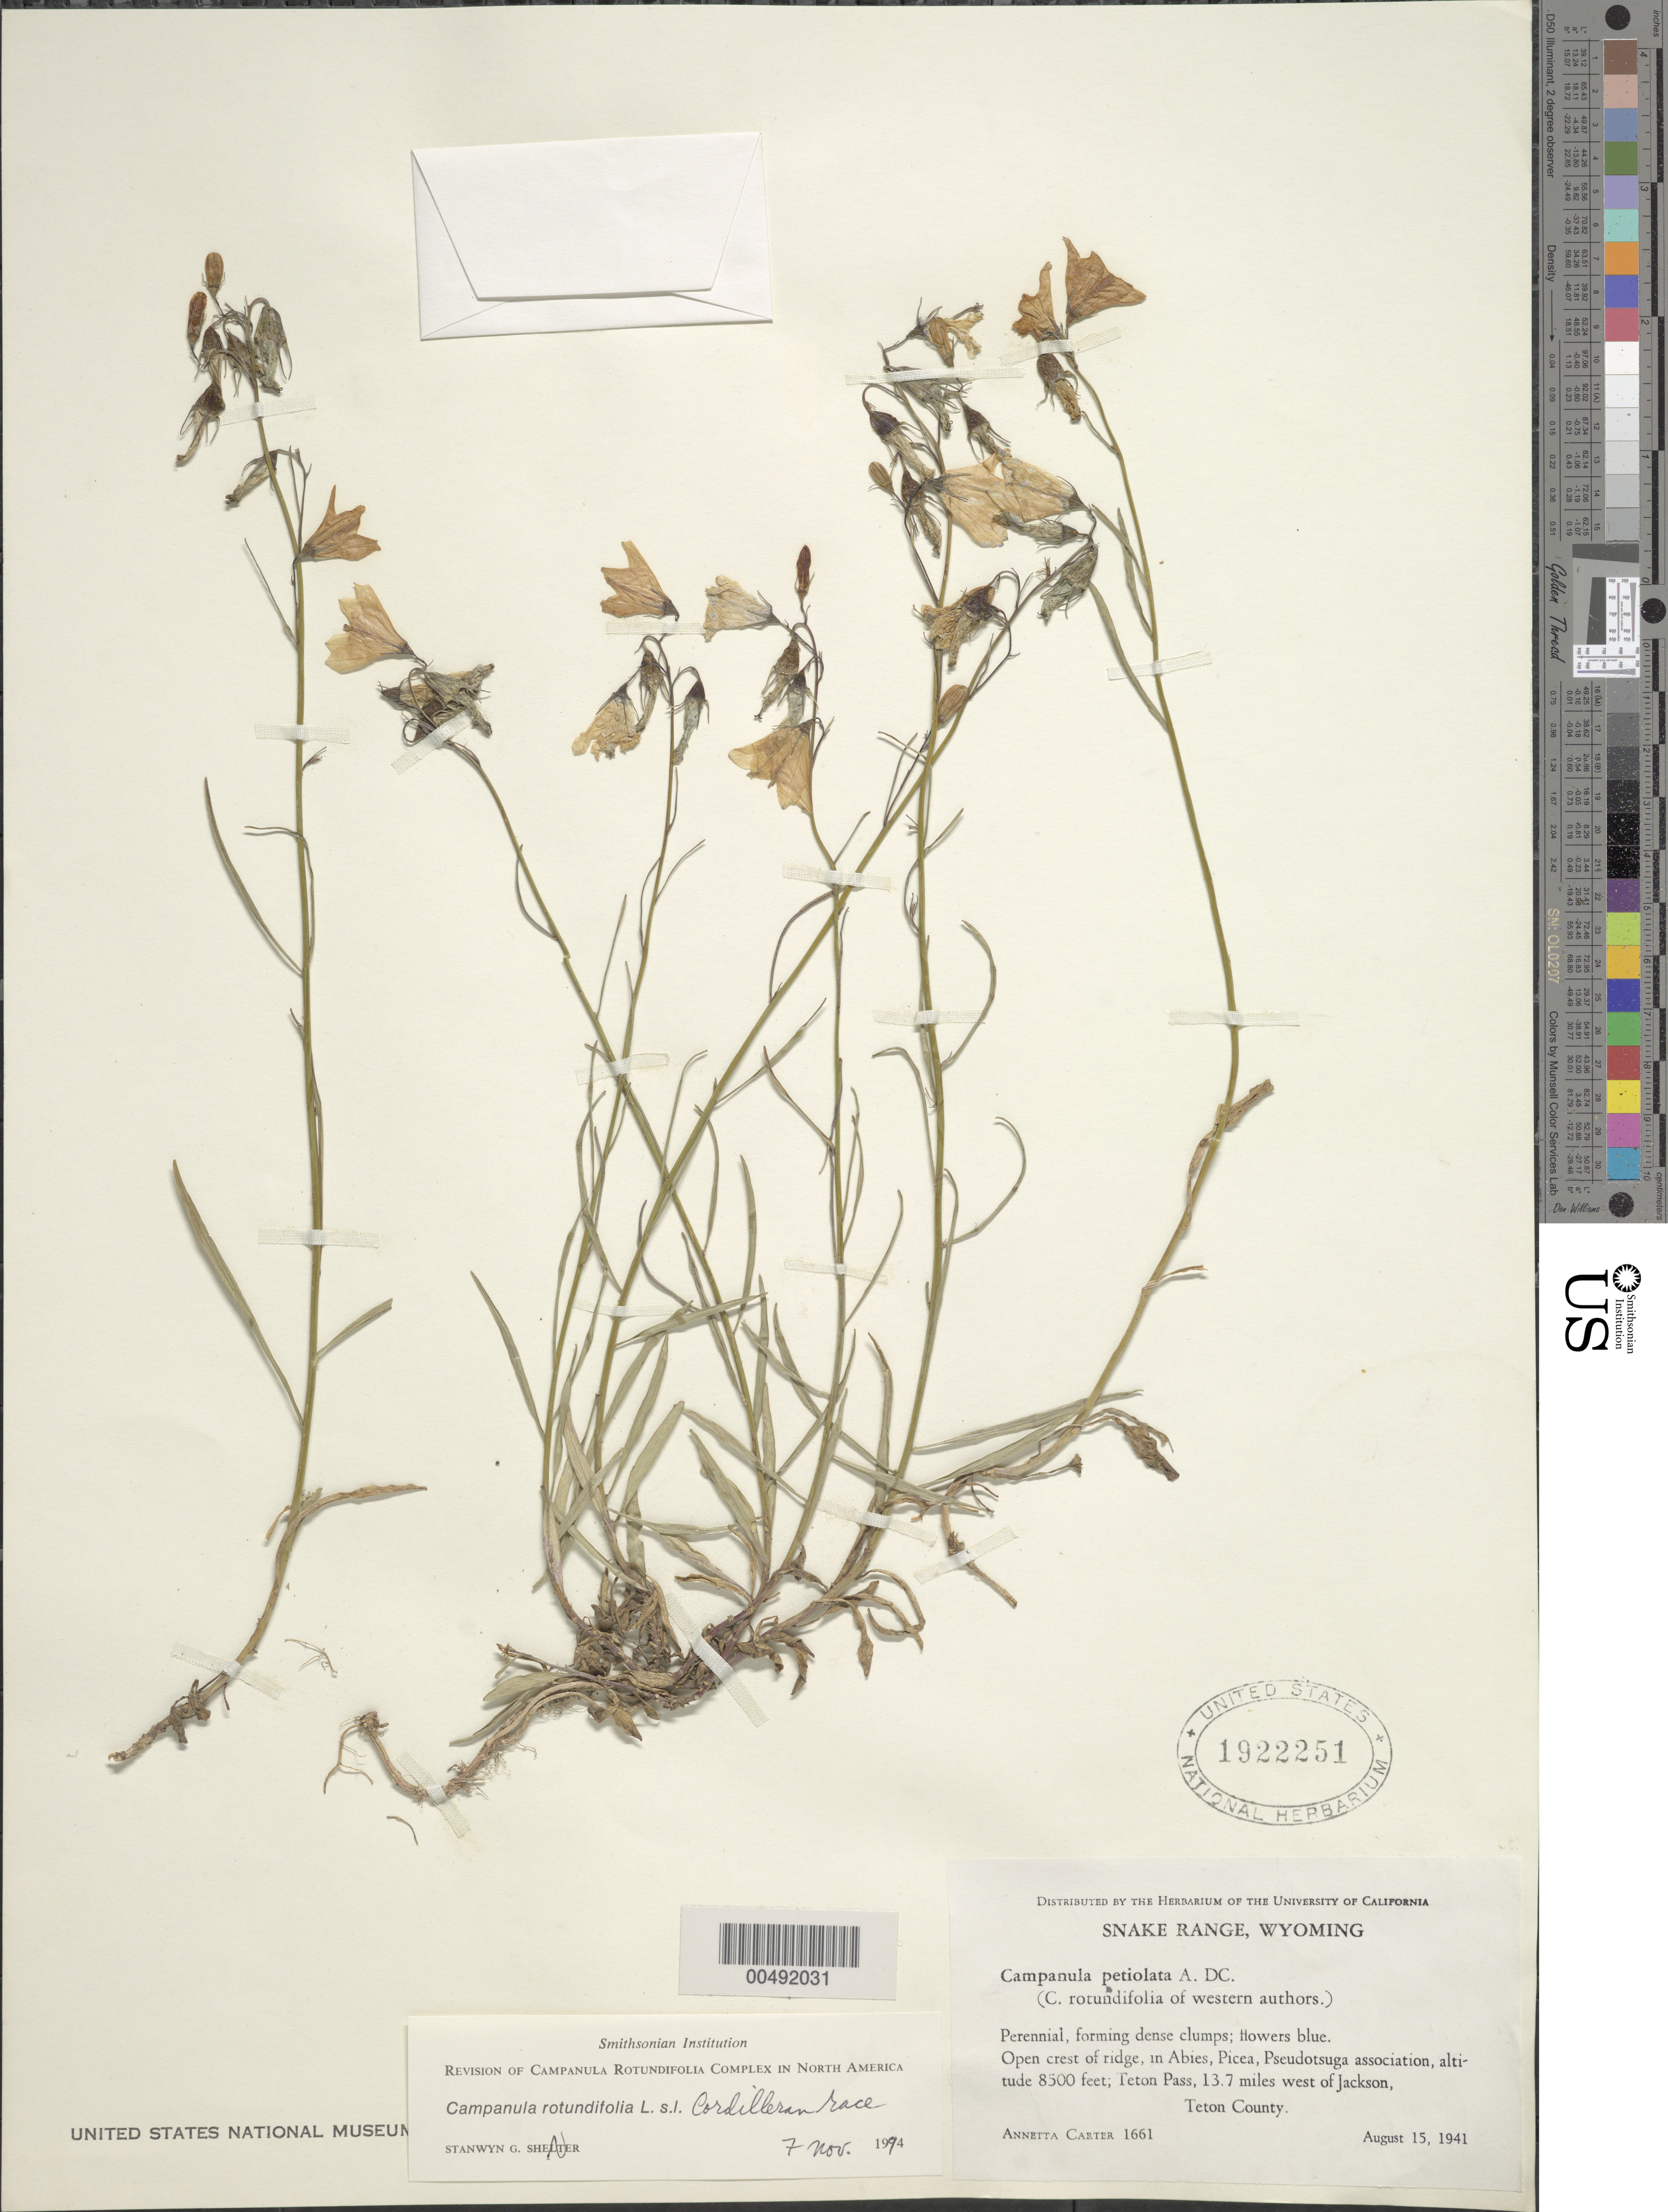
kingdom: Plantae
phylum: Tracheophyta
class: Magnoliopsida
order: Asterales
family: Campanulaceae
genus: Campanula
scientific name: Campanula rotundifolia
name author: L.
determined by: Shetler, Stanwyn G., (US), NMNH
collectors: A. M. Carter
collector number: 1661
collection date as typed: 15 Aug 1941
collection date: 1941-08-15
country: United States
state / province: Wyoming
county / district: Teton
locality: Snake Range, Teton Pass, 13.7 mi W of Jackson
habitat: open crest of ridge, in Abies, Picea, Pseudotsuga association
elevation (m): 2591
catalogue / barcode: US 1922251